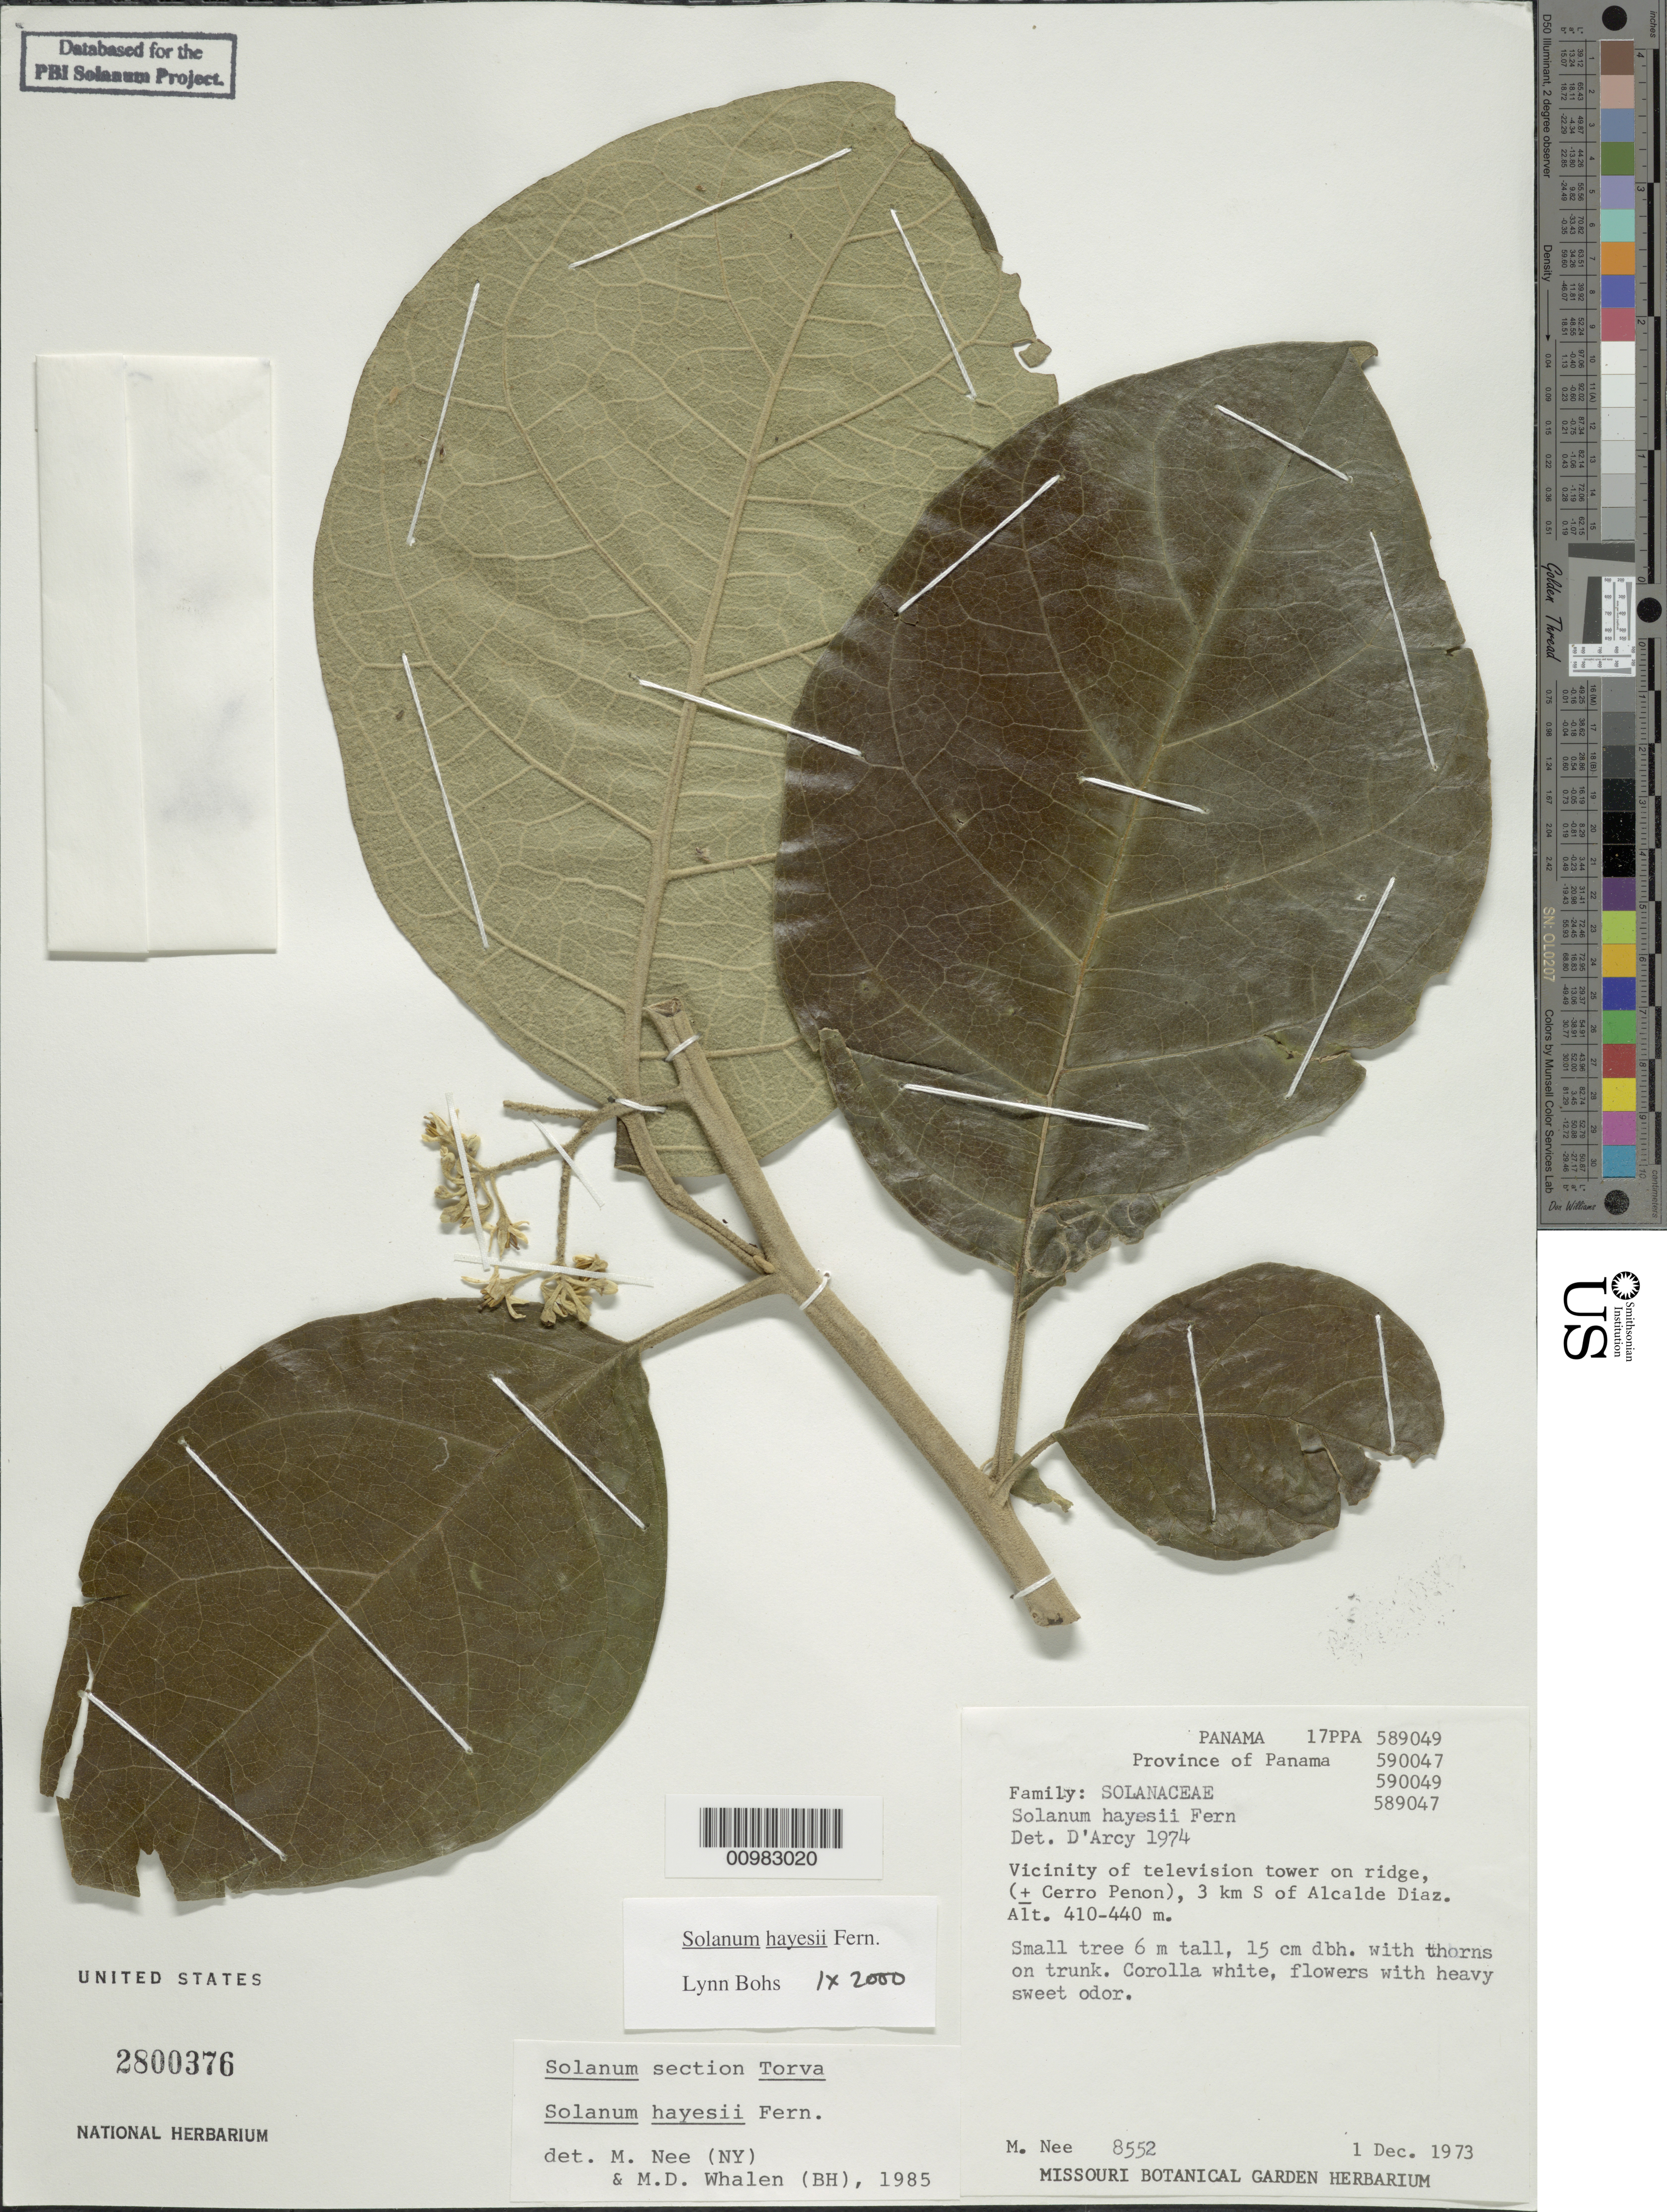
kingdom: Plantae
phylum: Tracheophyta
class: Magnoliopsida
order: Solanales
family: Solanaceae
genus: Solanum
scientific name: Solanum hayesii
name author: Fernald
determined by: Bohs, L. A.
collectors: M. Nee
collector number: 8552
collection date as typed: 1 Dec 1973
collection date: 1973-12-01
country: Panama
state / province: Panamá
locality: Vicinity of television tower on ridge, (± Cerro Penon), 3 km S of Alcalde Díaz.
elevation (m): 410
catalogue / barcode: US 2800376